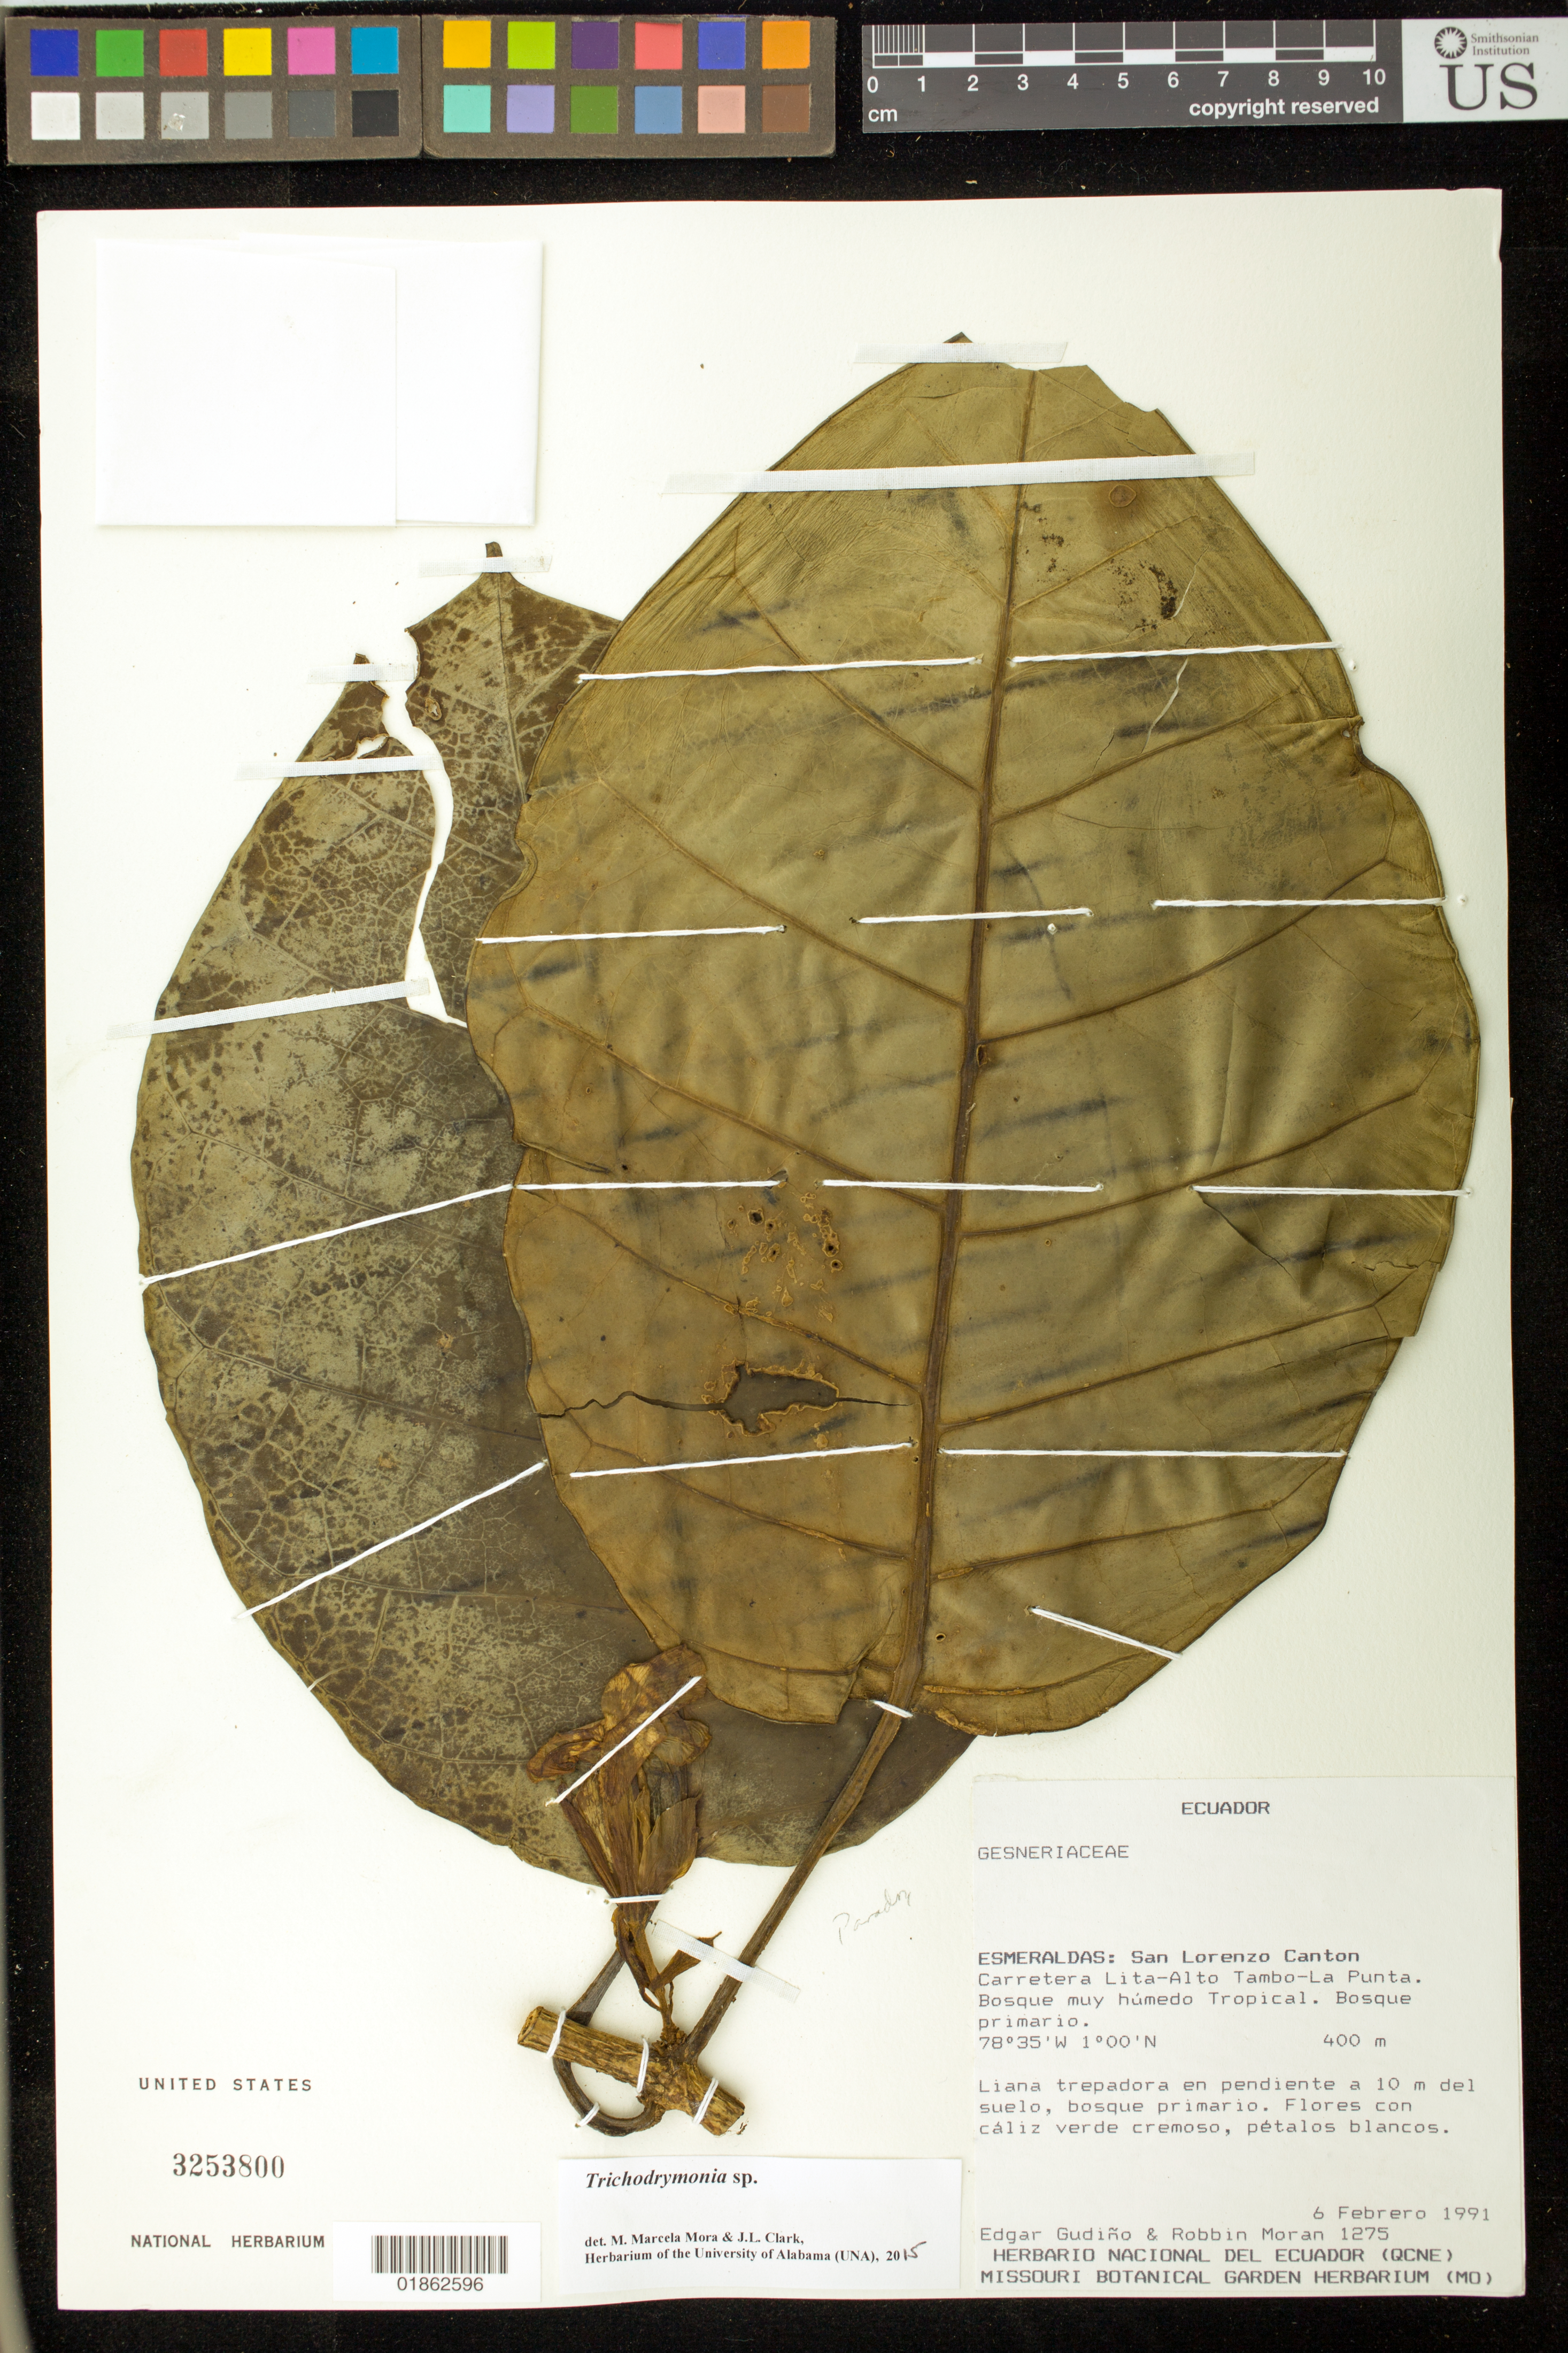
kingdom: Plantae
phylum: Tracheophyta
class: Magnoliopsida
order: Lamiales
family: Gesneriaceae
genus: Trichodrymonia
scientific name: Trichodrymonia sp.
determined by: Mora, M. M.; Clark, J. L.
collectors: E. Gudiño & R. Morán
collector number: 1275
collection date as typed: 6 Febrero 1991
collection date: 1991-02-06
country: Ecuador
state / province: Esmeraldas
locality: San Lorenzo Canton , carretera Lita-Alto Tambo-La Punta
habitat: Bosque muy humedo Tropical. Bosque primario.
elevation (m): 400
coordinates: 1 00 N, 78 35 W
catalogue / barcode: US 3253800